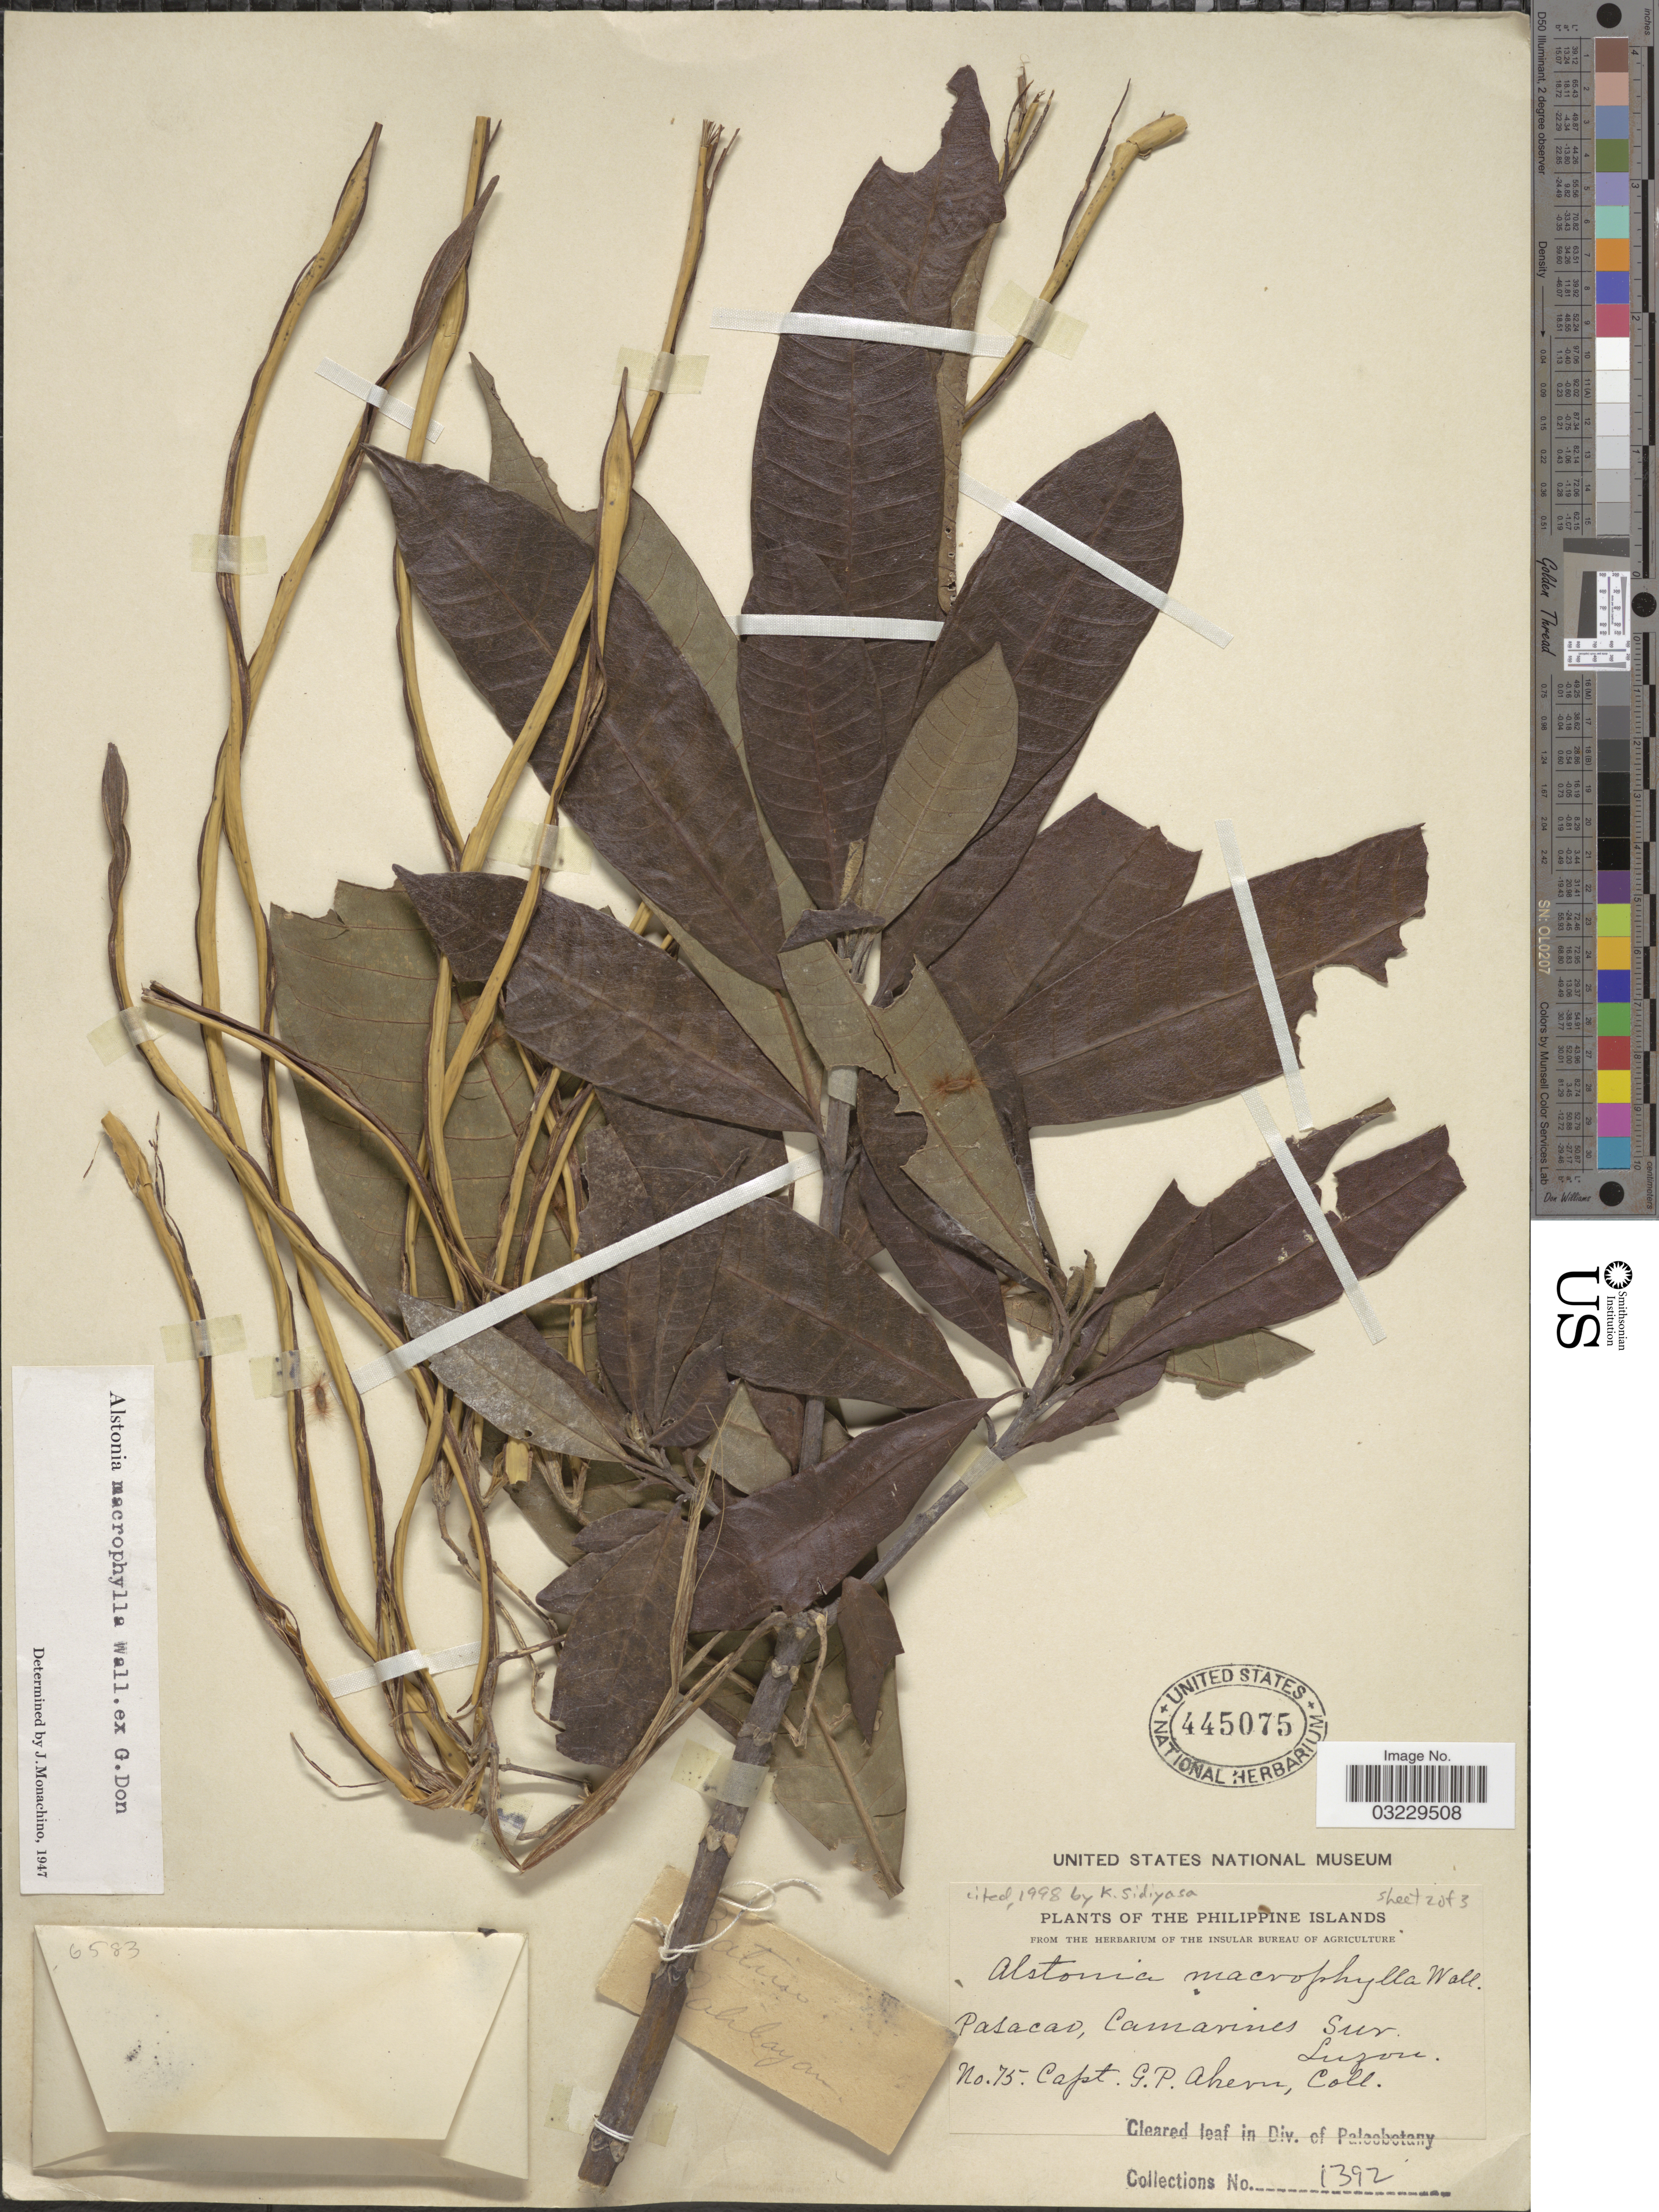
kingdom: Plantae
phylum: Tracheophyta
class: Magnoliopsida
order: Gentianales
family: Apocynaceae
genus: Alstonia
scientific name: Alstonia macrophylla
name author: Wall. ex G. Don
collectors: G. Ahern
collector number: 75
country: Philippines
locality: The Philippine Islands, Pasacao, Camarines Sur Luzon.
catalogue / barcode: US 445075